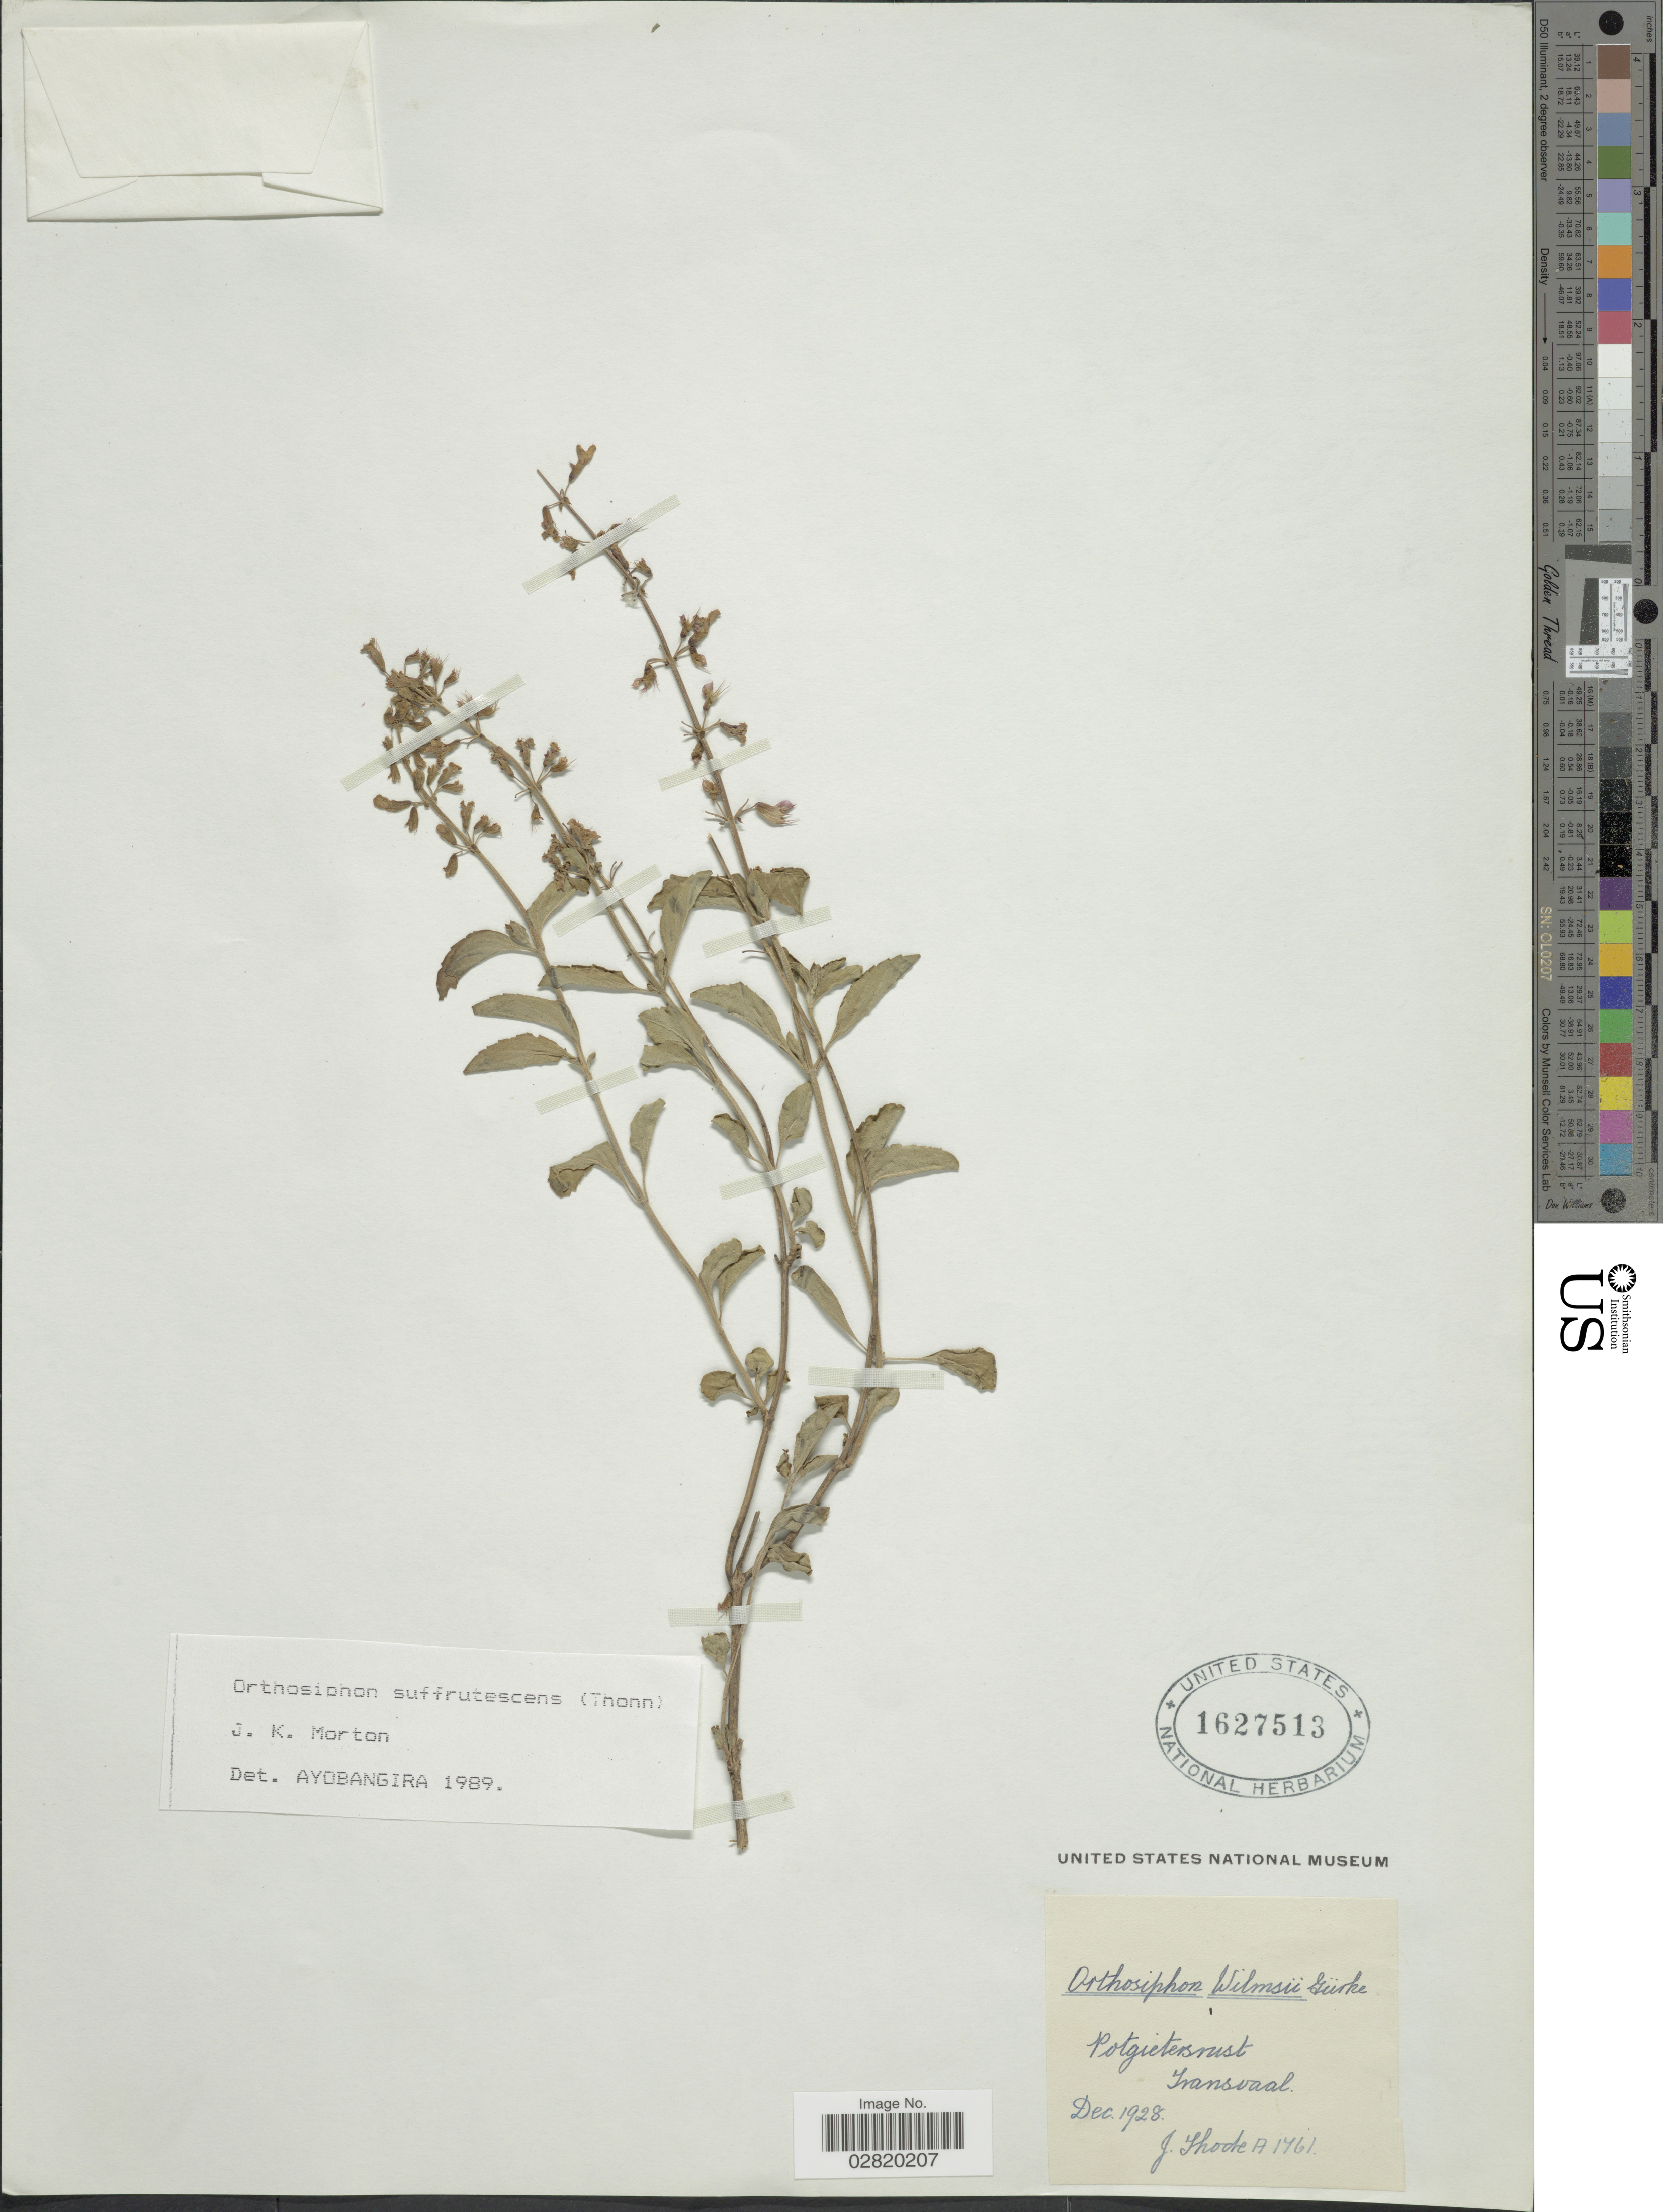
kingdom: Plantae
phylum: Tracheophyta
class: Magnoliopsida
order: Lamiales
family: Lamiaceae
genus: Orthosiphon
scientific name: Orthosiphon suffrutescens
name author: (Schumach.) J.K. Morton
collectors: J. Thode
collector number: A1761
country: South Africa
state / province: Limpopo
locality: Potgietersrust, Transvaal.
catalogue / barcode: US 1627513